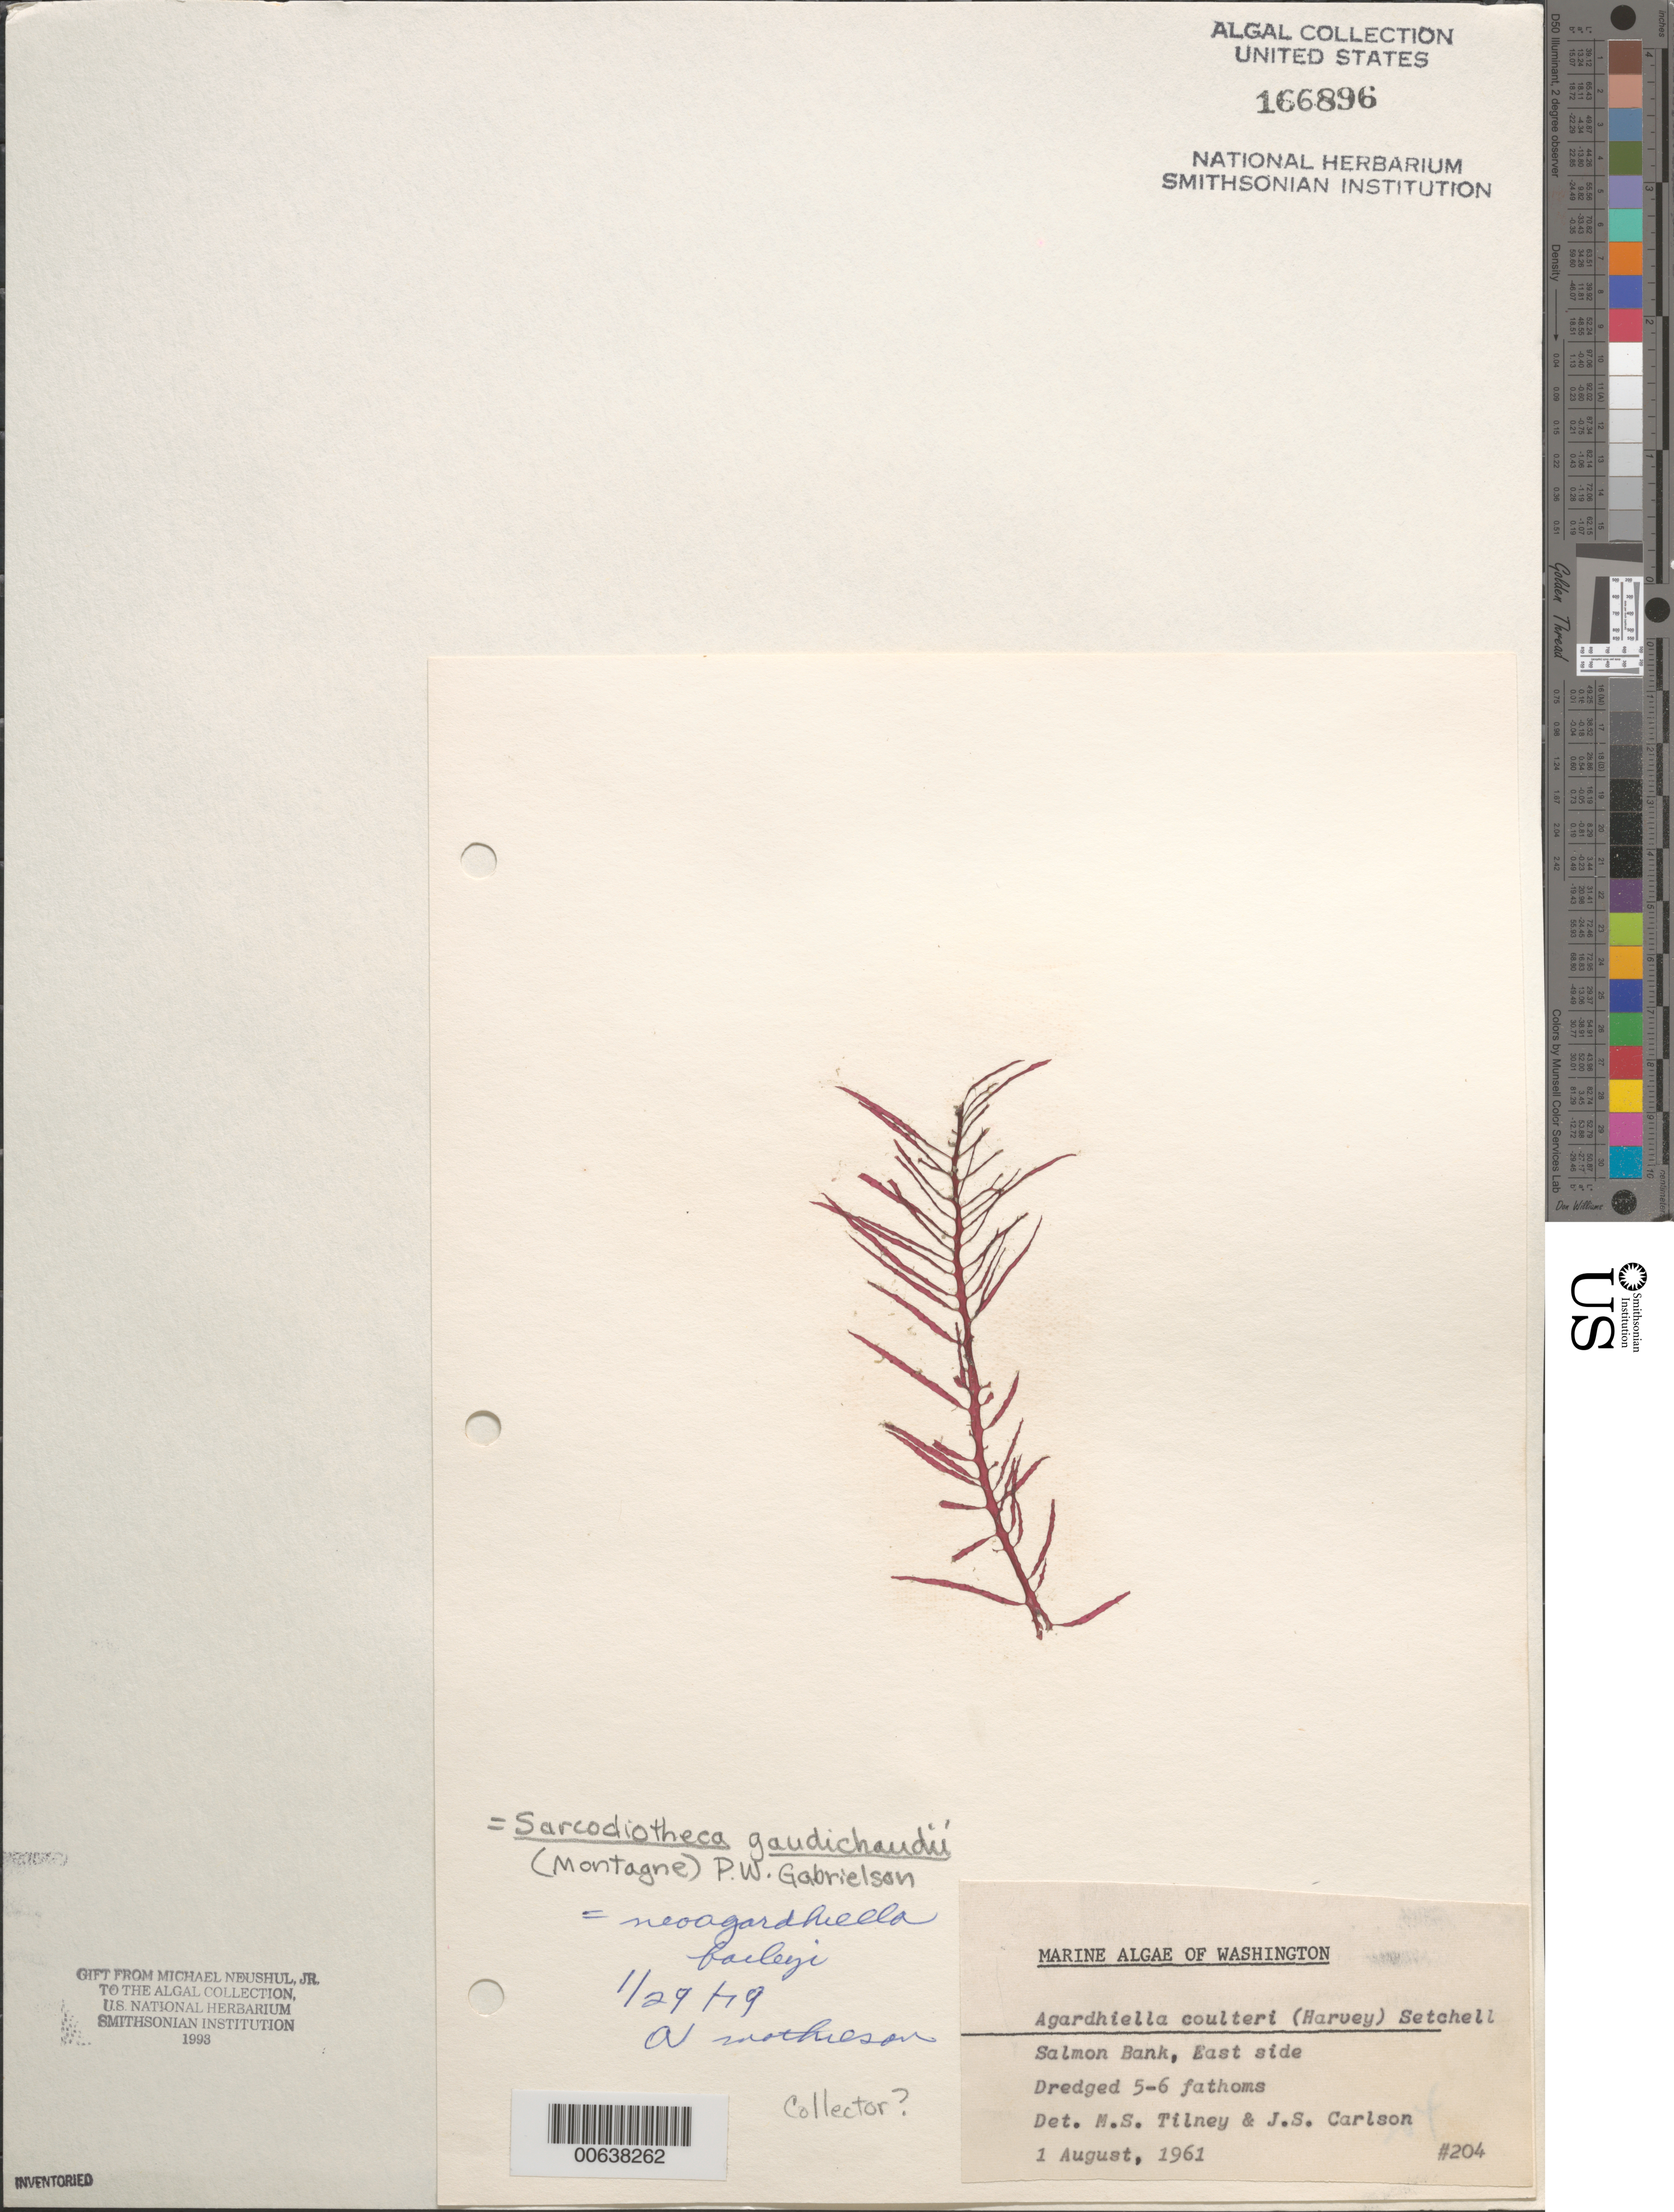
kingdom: Plantae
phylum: Rhodophyta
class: Florideophyceae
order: Gigartinales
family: Solieriaceae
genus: Sarcodiotheca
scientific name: Sarcodiotheca gaudichaudii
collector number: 204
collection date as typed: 01 Aug 1961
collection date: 1961-08-01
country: United States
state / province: Washington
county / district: San Juan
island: San Juan Island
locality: Salmon Bank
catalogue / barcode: US 166896